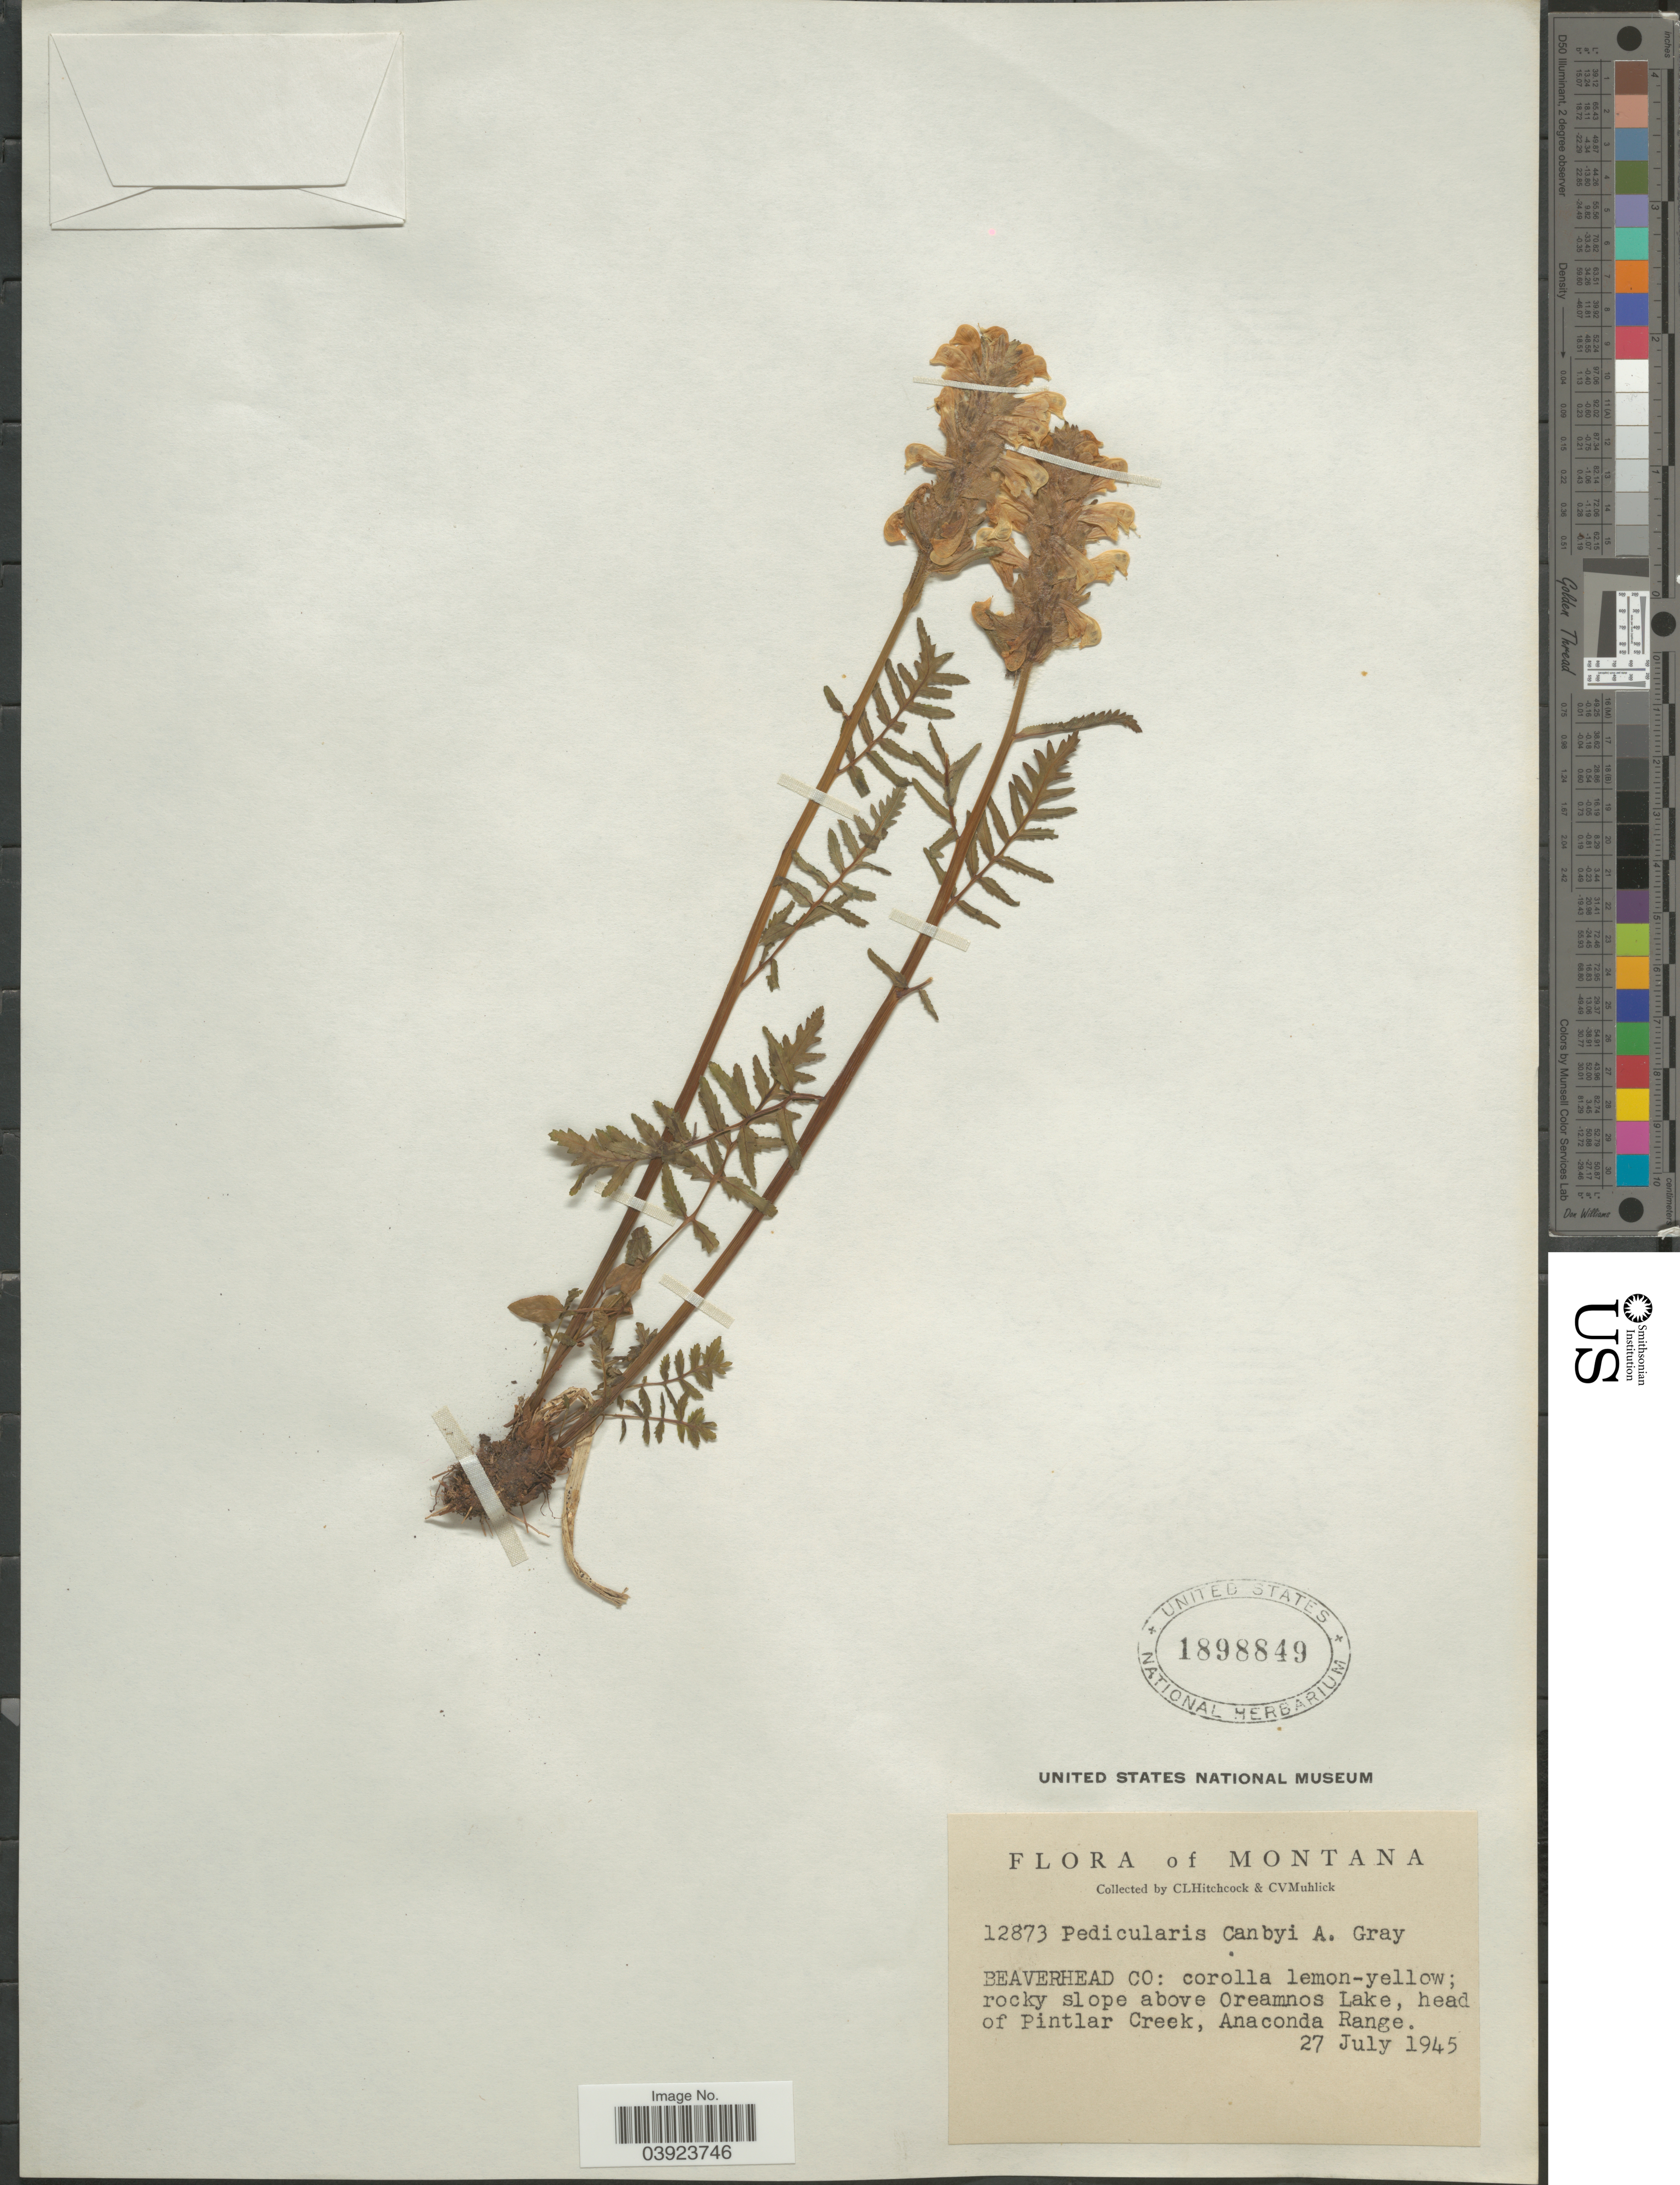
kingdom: Plantae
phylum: Tracheophyta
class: Magnoliopsida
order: Lamiales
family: Orobanchaceae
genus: Pedicularis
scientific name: Pedicularis sp.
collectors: C. L. Hitchcock & C. V. Muhlick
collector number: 12873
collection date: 1945-07-27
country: United States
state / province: Montana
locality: Beaverhead Co: rocky slope above Oreamnos Lake, head of Pintlar Creek, Anaconda Range.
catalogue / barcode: US 1898849